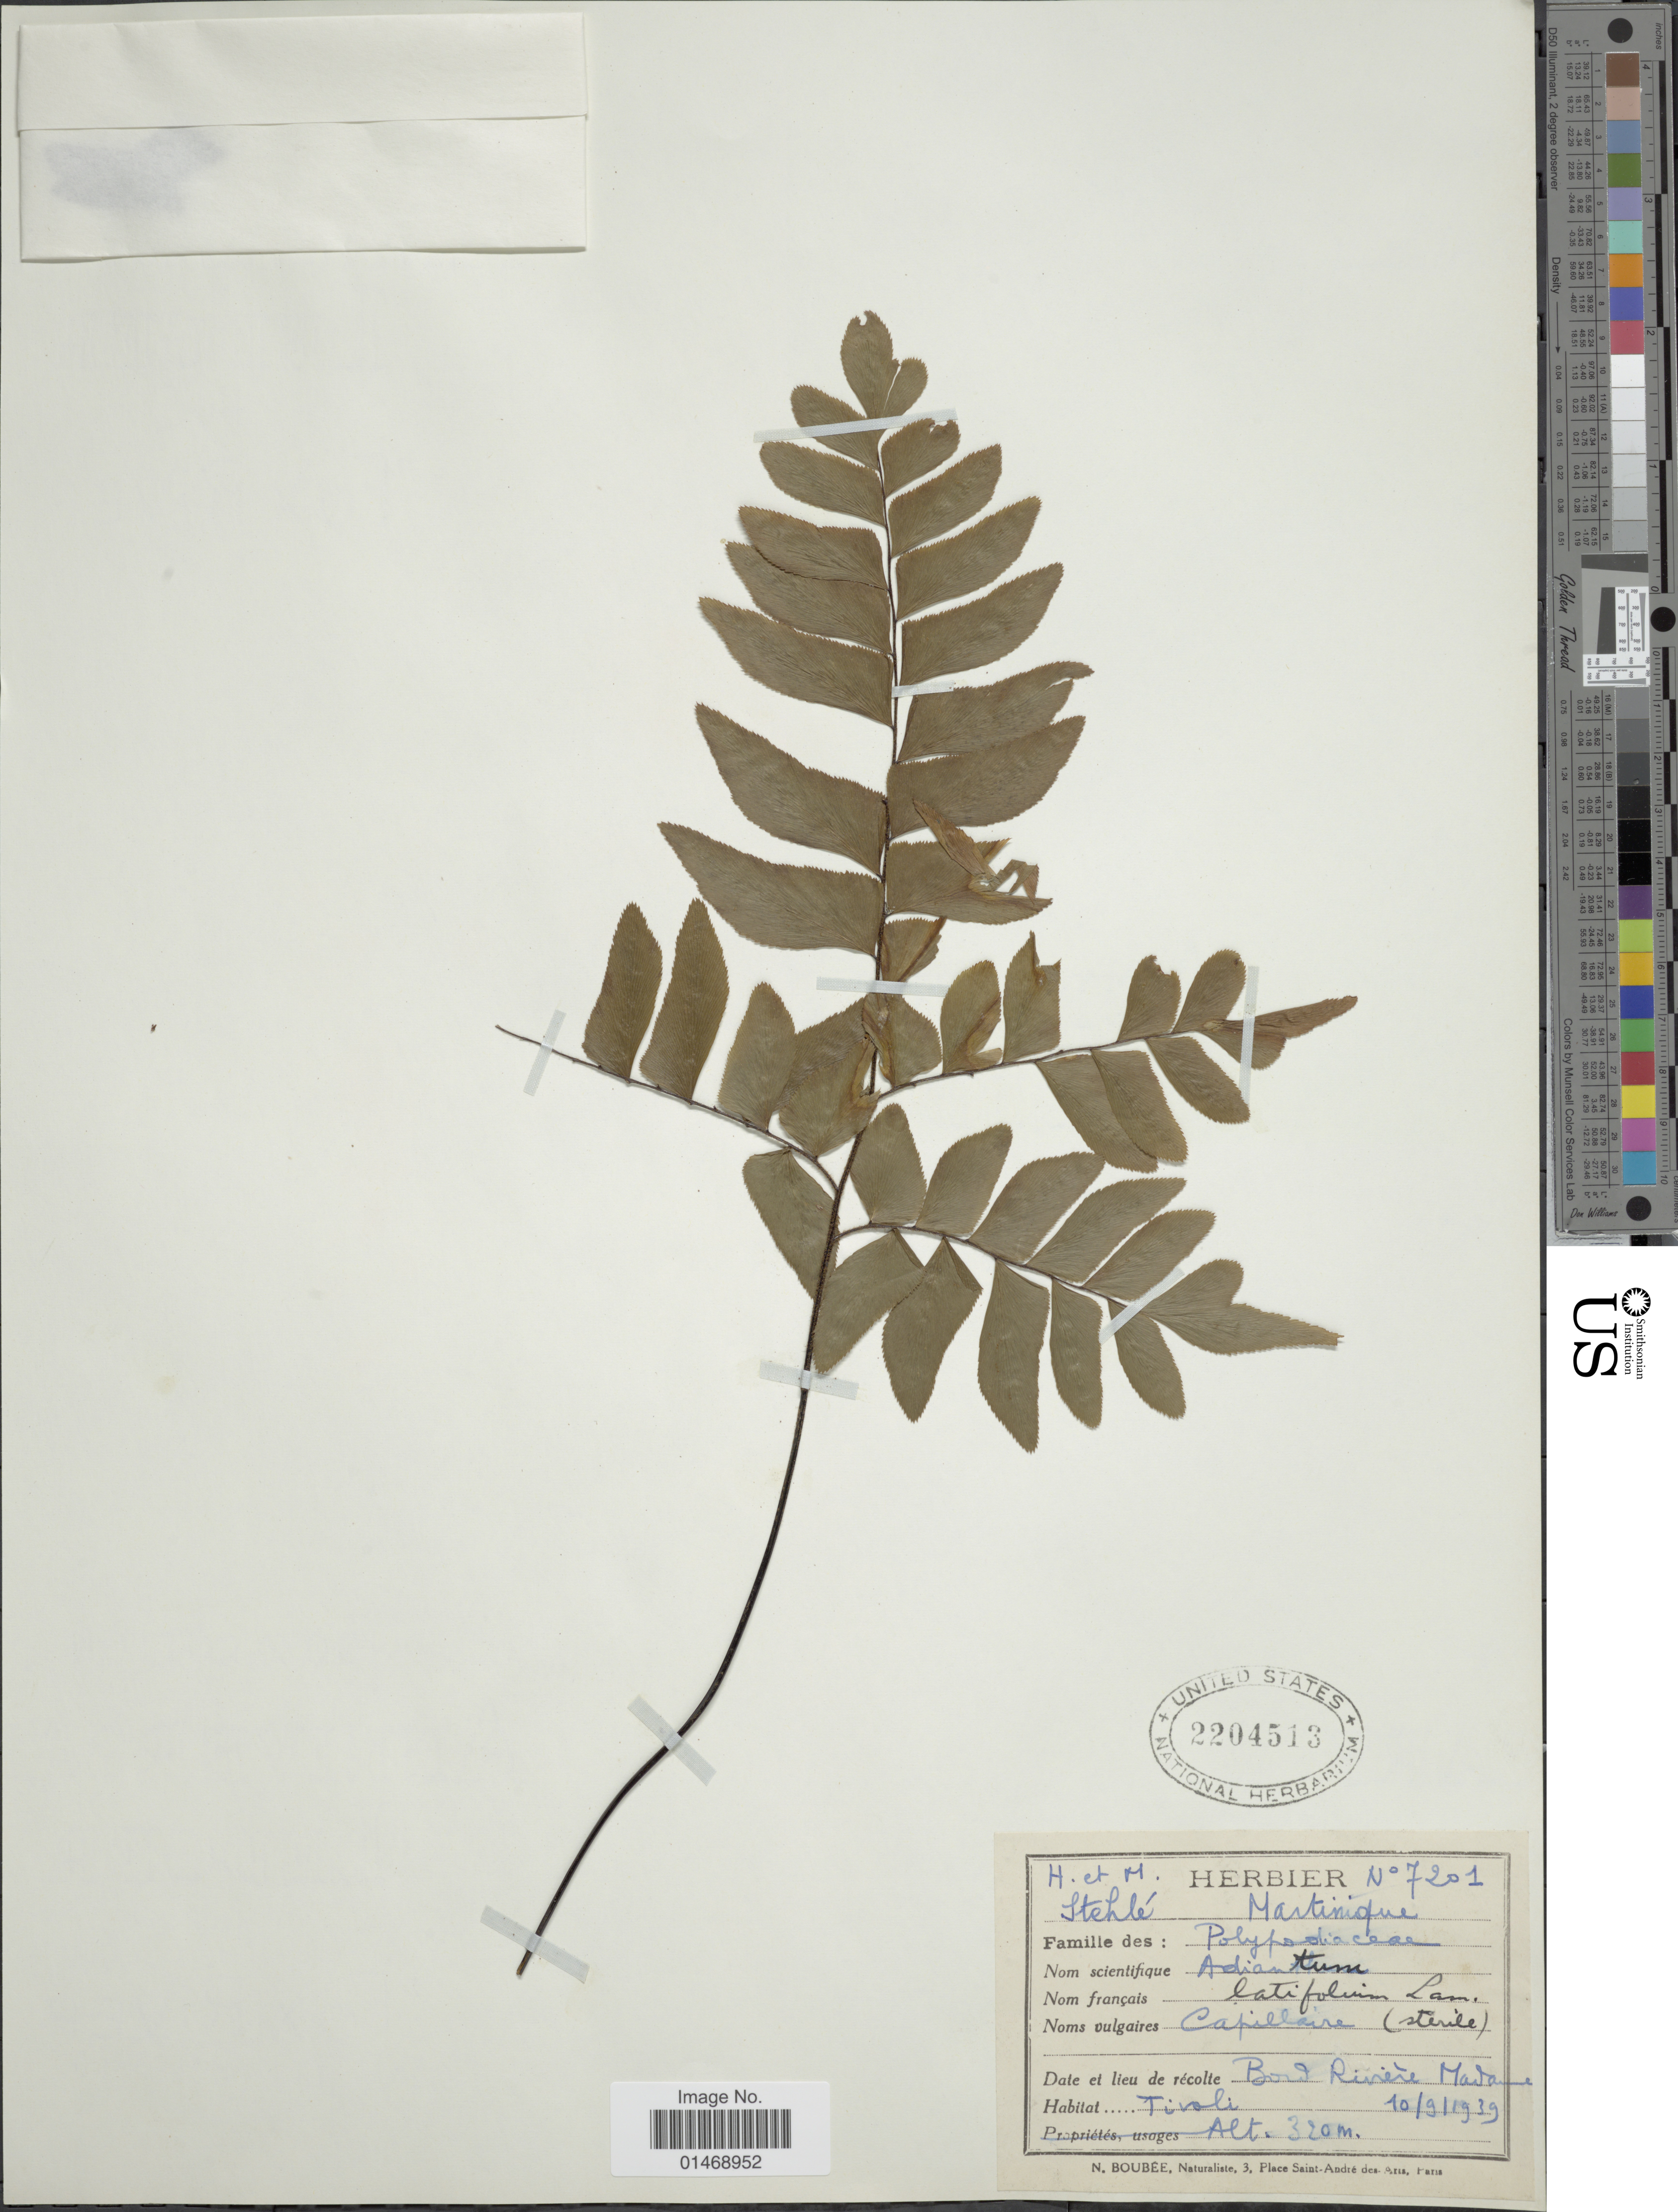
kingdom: Plantae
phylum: Tracheophyta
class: Polypodiopsida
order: Polypodiales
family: Pteridaceae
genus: Adiantum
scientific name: Adiantum latifolium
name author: Lam.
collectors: H. Stehlé & M. Stehlé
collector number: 7201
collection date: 1939-09-10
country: Martinique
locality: Bord Rivière Madame, Tivoli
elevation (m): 320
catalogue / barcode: US 2204513